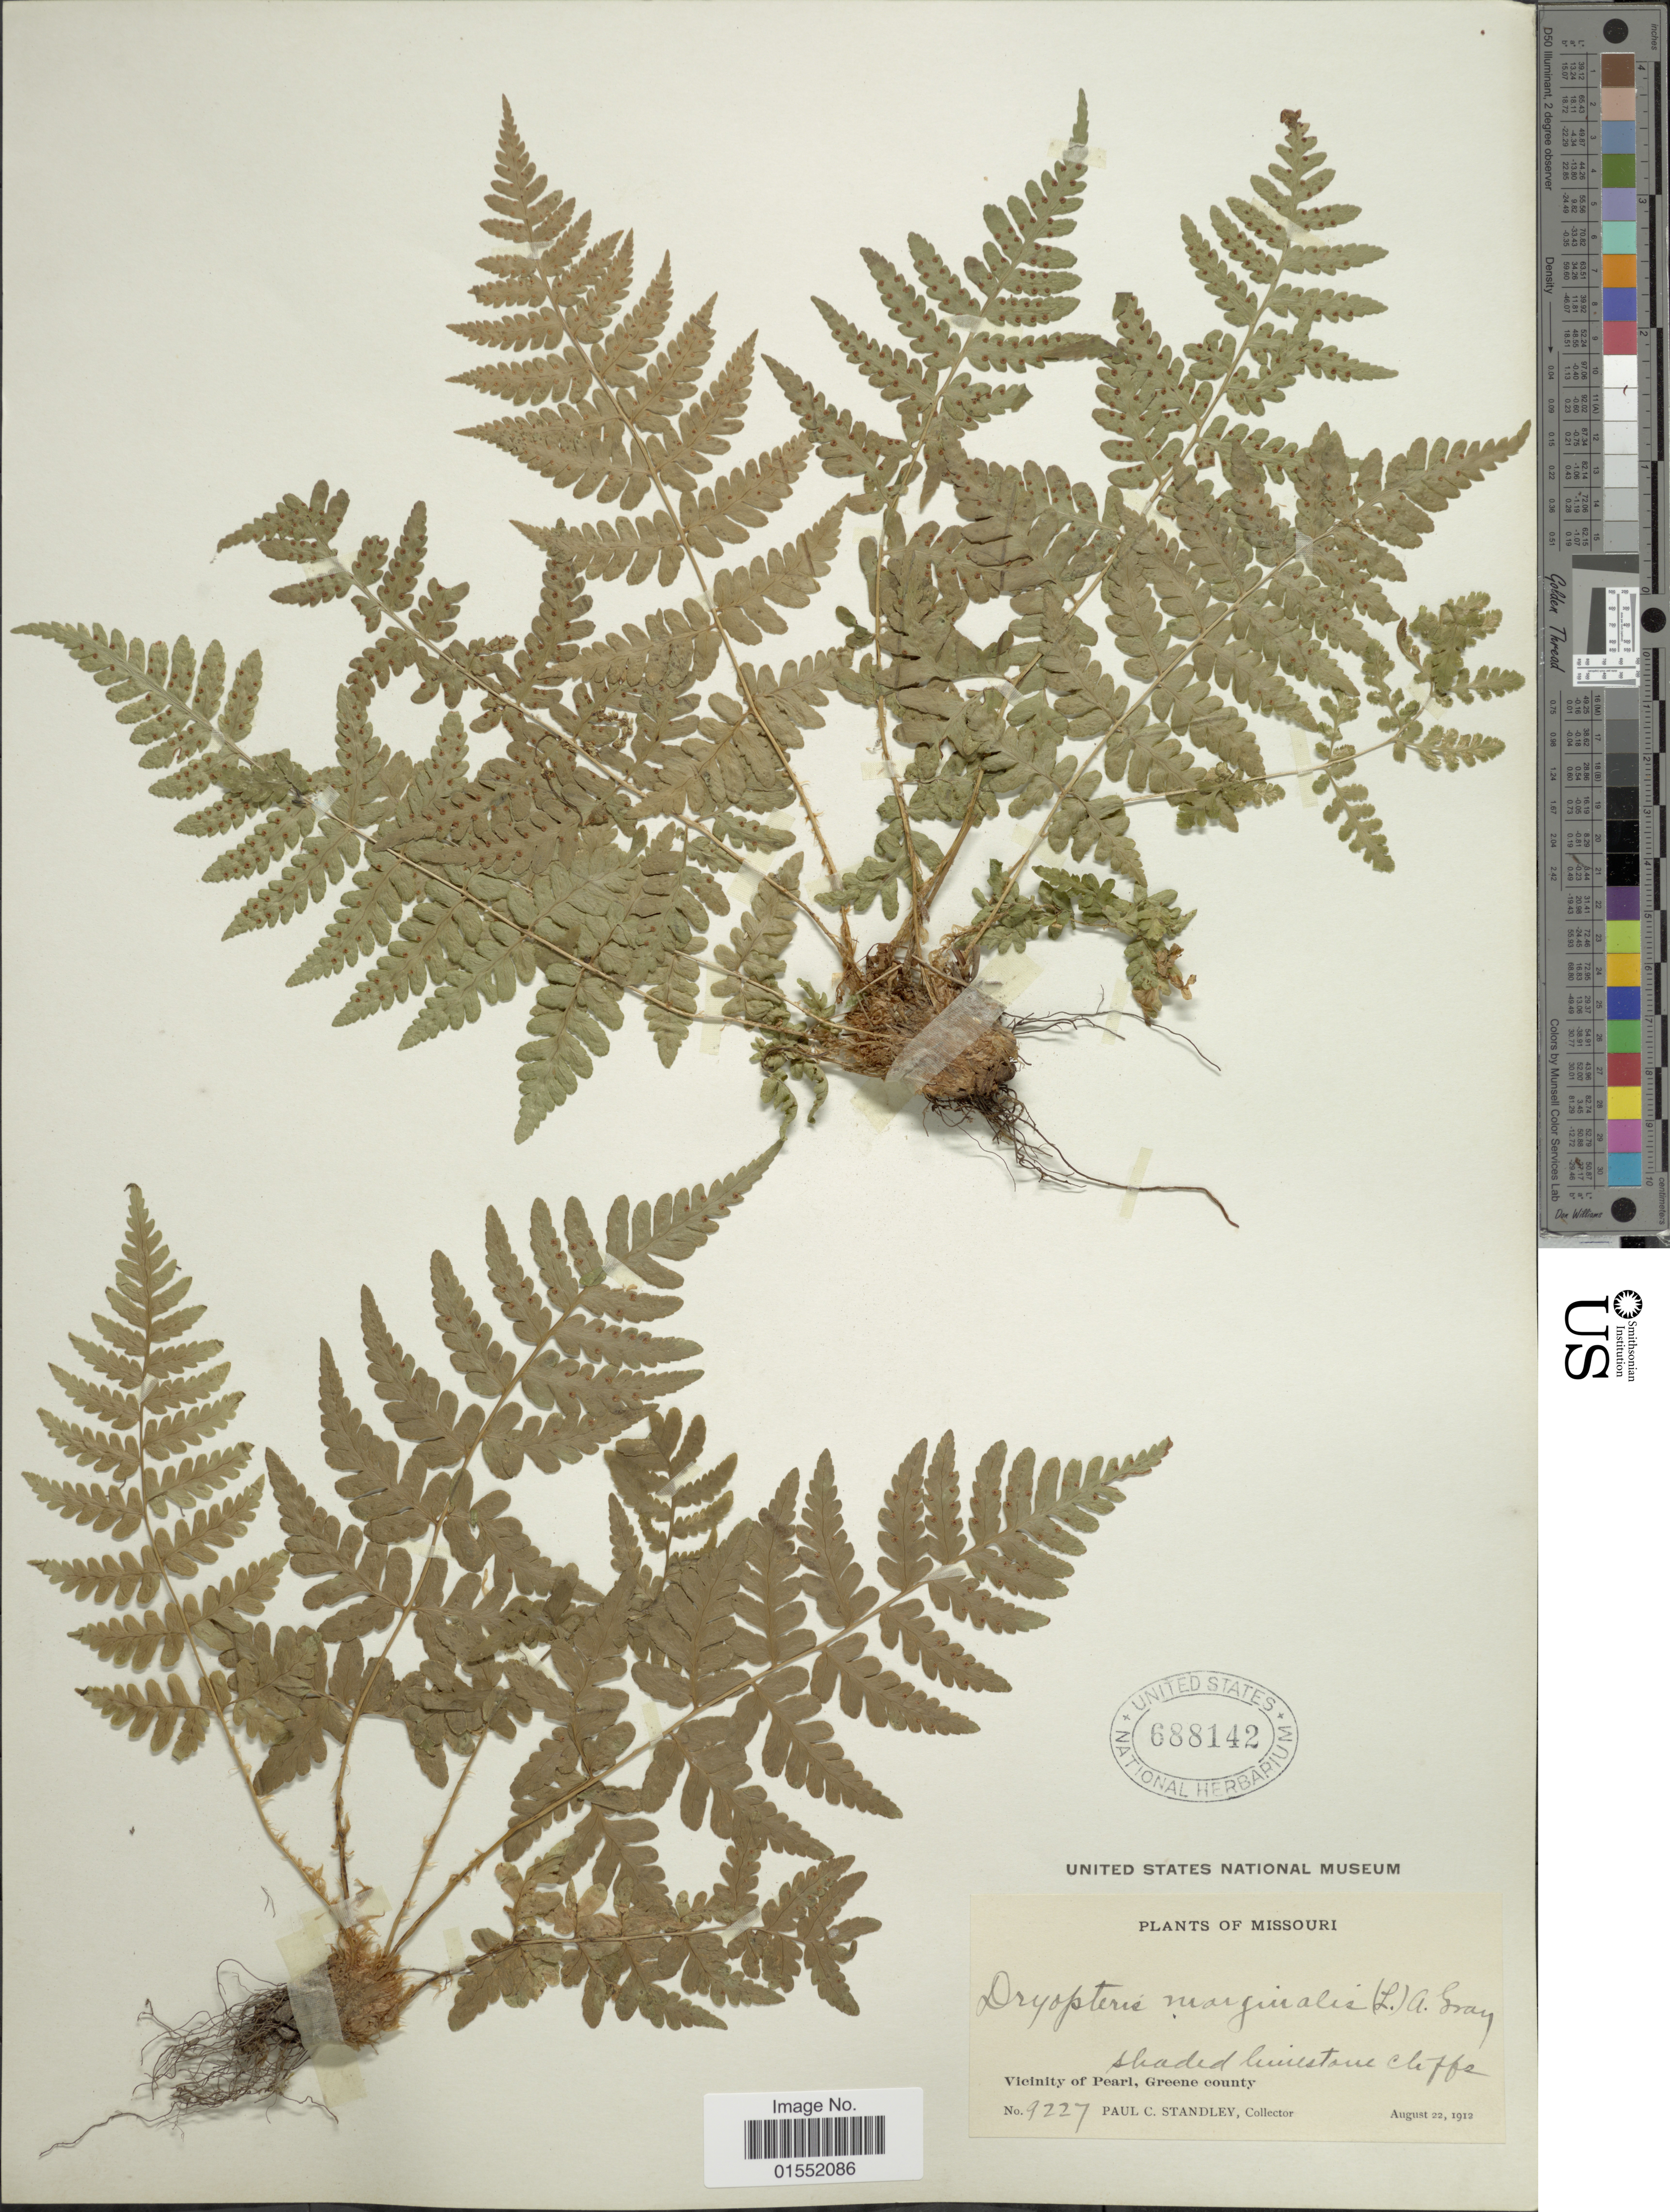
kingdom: Plantae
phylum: Tracheophyta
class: Polypodiopsida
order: Polypodiales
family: Dryopteridaceae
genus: Dryopteris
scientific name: Dryopteris marginalis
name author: (L.) A. Gray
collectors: P. C. Standley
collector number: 9227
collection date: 1912-08-22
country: United States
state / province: Missouri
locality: Shaded limestone cliffs, Vicinity of Pearl, Greene county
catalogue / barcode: US 688142